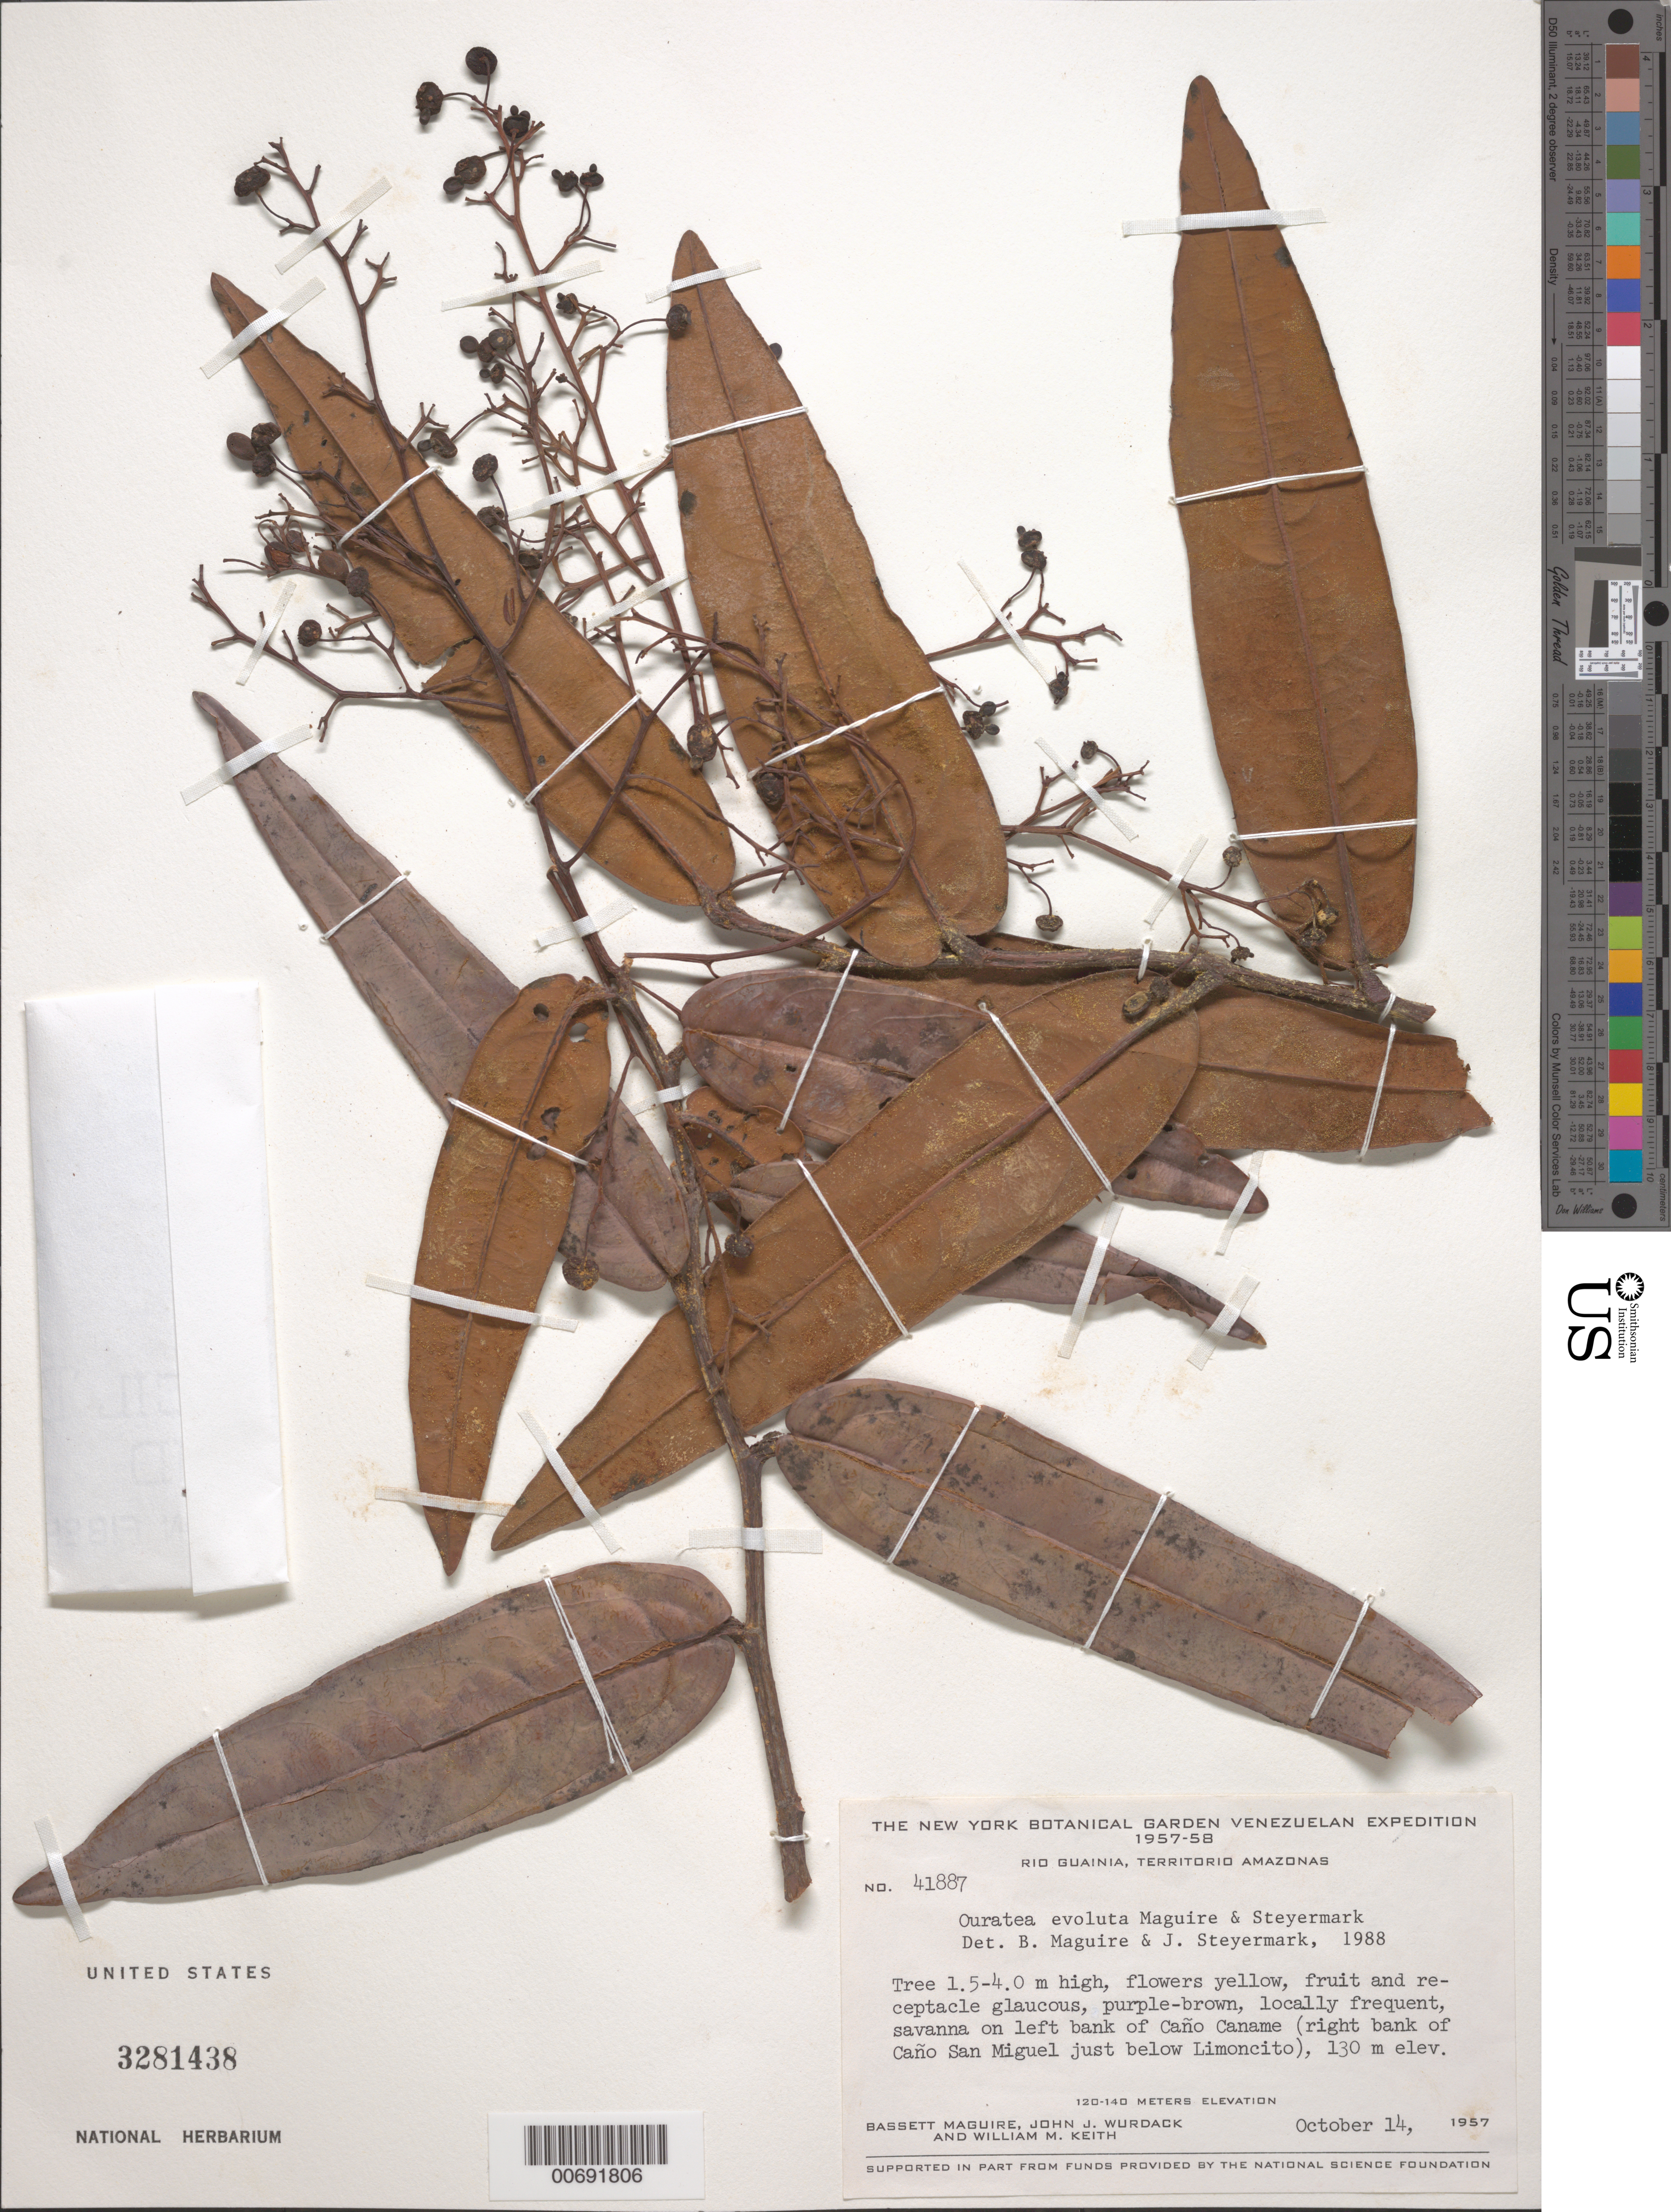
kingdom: Plantae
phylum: Tracheophyta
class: Magnoliopsida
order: Malpighiales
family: Ochnaceae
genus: Ouratea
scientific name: Ouratea evoluta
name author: Maguire & Steyerm.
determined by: Steyermark, J. A.; Maguire, B.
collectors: B. Maguire, J. J. Wurdack & W. Keith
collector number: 41887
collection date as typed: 14-Oct-57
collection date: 1957-10-14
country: Venezuela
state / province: Amazonas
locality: Río Guainía, Caño Caname, right bank of Caño San Miguel, below Limoncito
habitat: Savanna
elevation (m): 130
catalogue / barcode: US 3281438